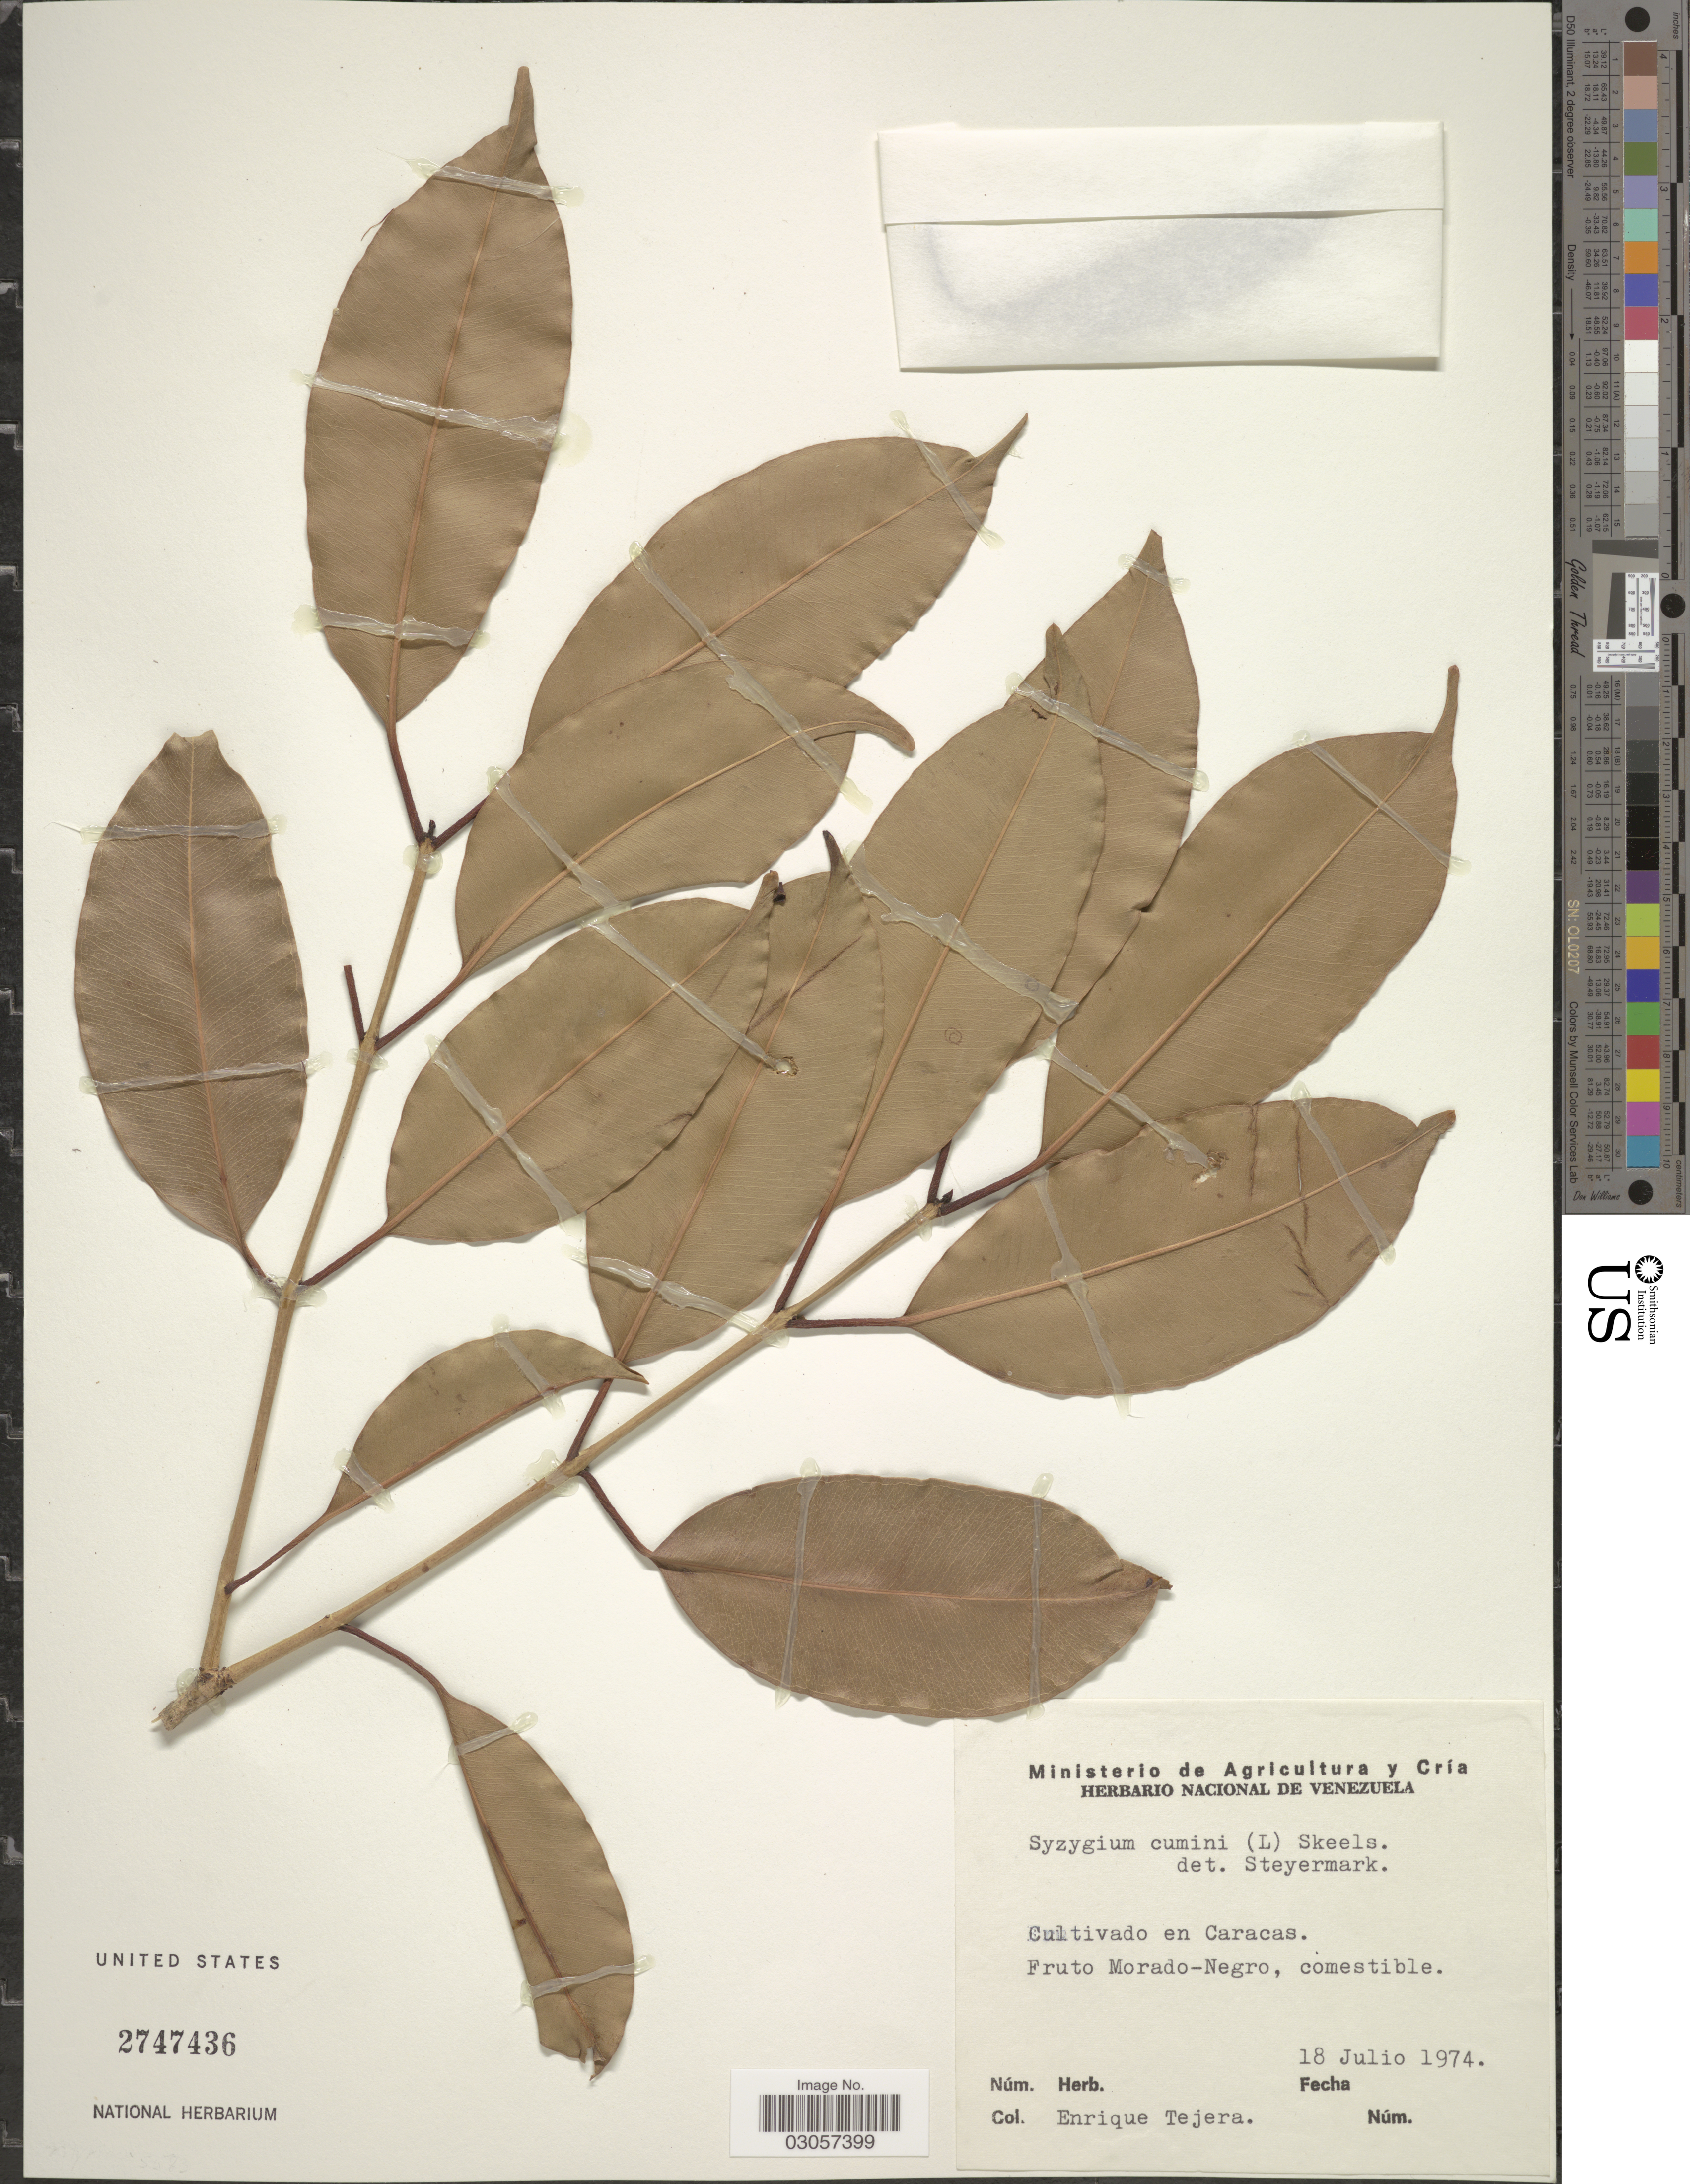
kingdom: Plantae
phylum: Tracheophyta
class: Magnoliopsida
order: Myrtales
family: Myrtaceae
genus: Syzygium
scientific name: Syzygium cumini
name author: (L.) Skeels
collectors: E. Tejera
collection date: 1974-07-18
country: Venezuela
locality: Cultivado en Caracas, Fruto Morado-Negro, comestible.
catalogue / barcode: US 2747436